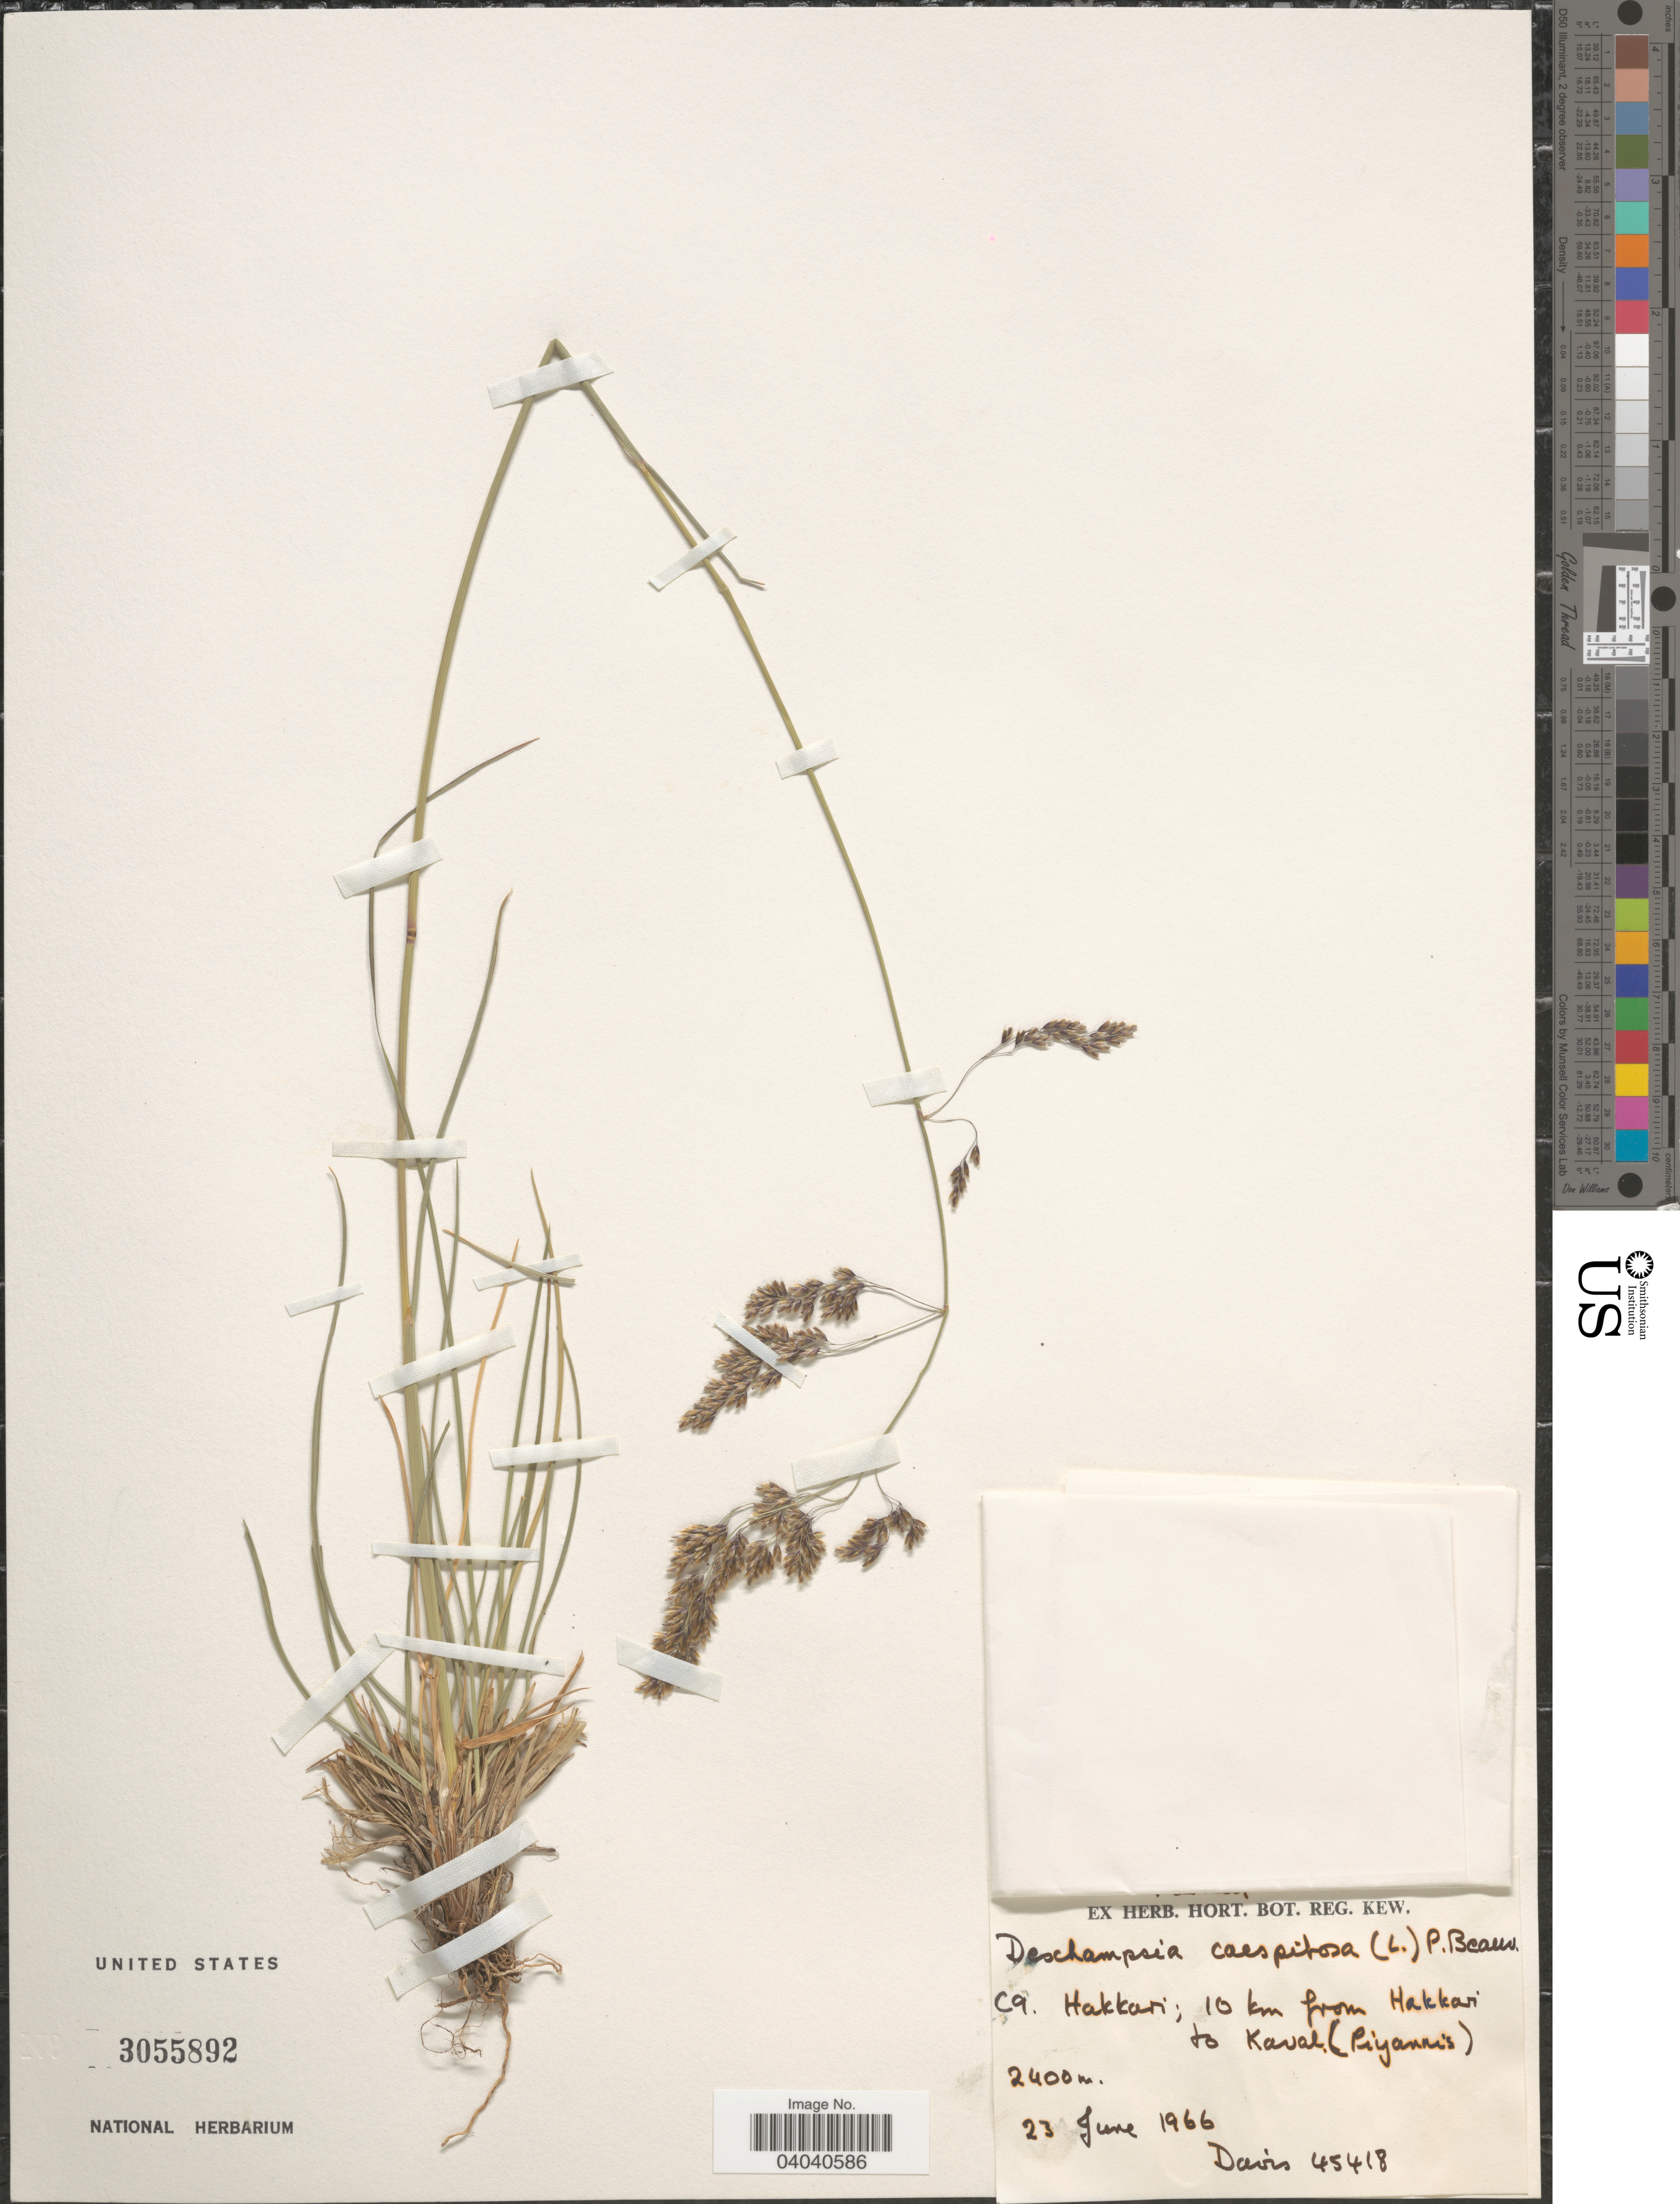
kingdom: Plantae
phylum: Tracheophyta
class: Liliopsida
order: Poales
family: Poaceae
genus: Deschampsia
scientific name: Deschampsia cespitosa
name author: (L.) P. Beauv.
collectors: -. Davis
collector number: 45418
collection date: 1966-06-23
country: Turkey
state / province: Hakkari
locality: Cq. Hakkari; 10 km from Hakkari to Kaval (Piyannis).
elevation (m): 2400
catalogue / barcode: US 3055892